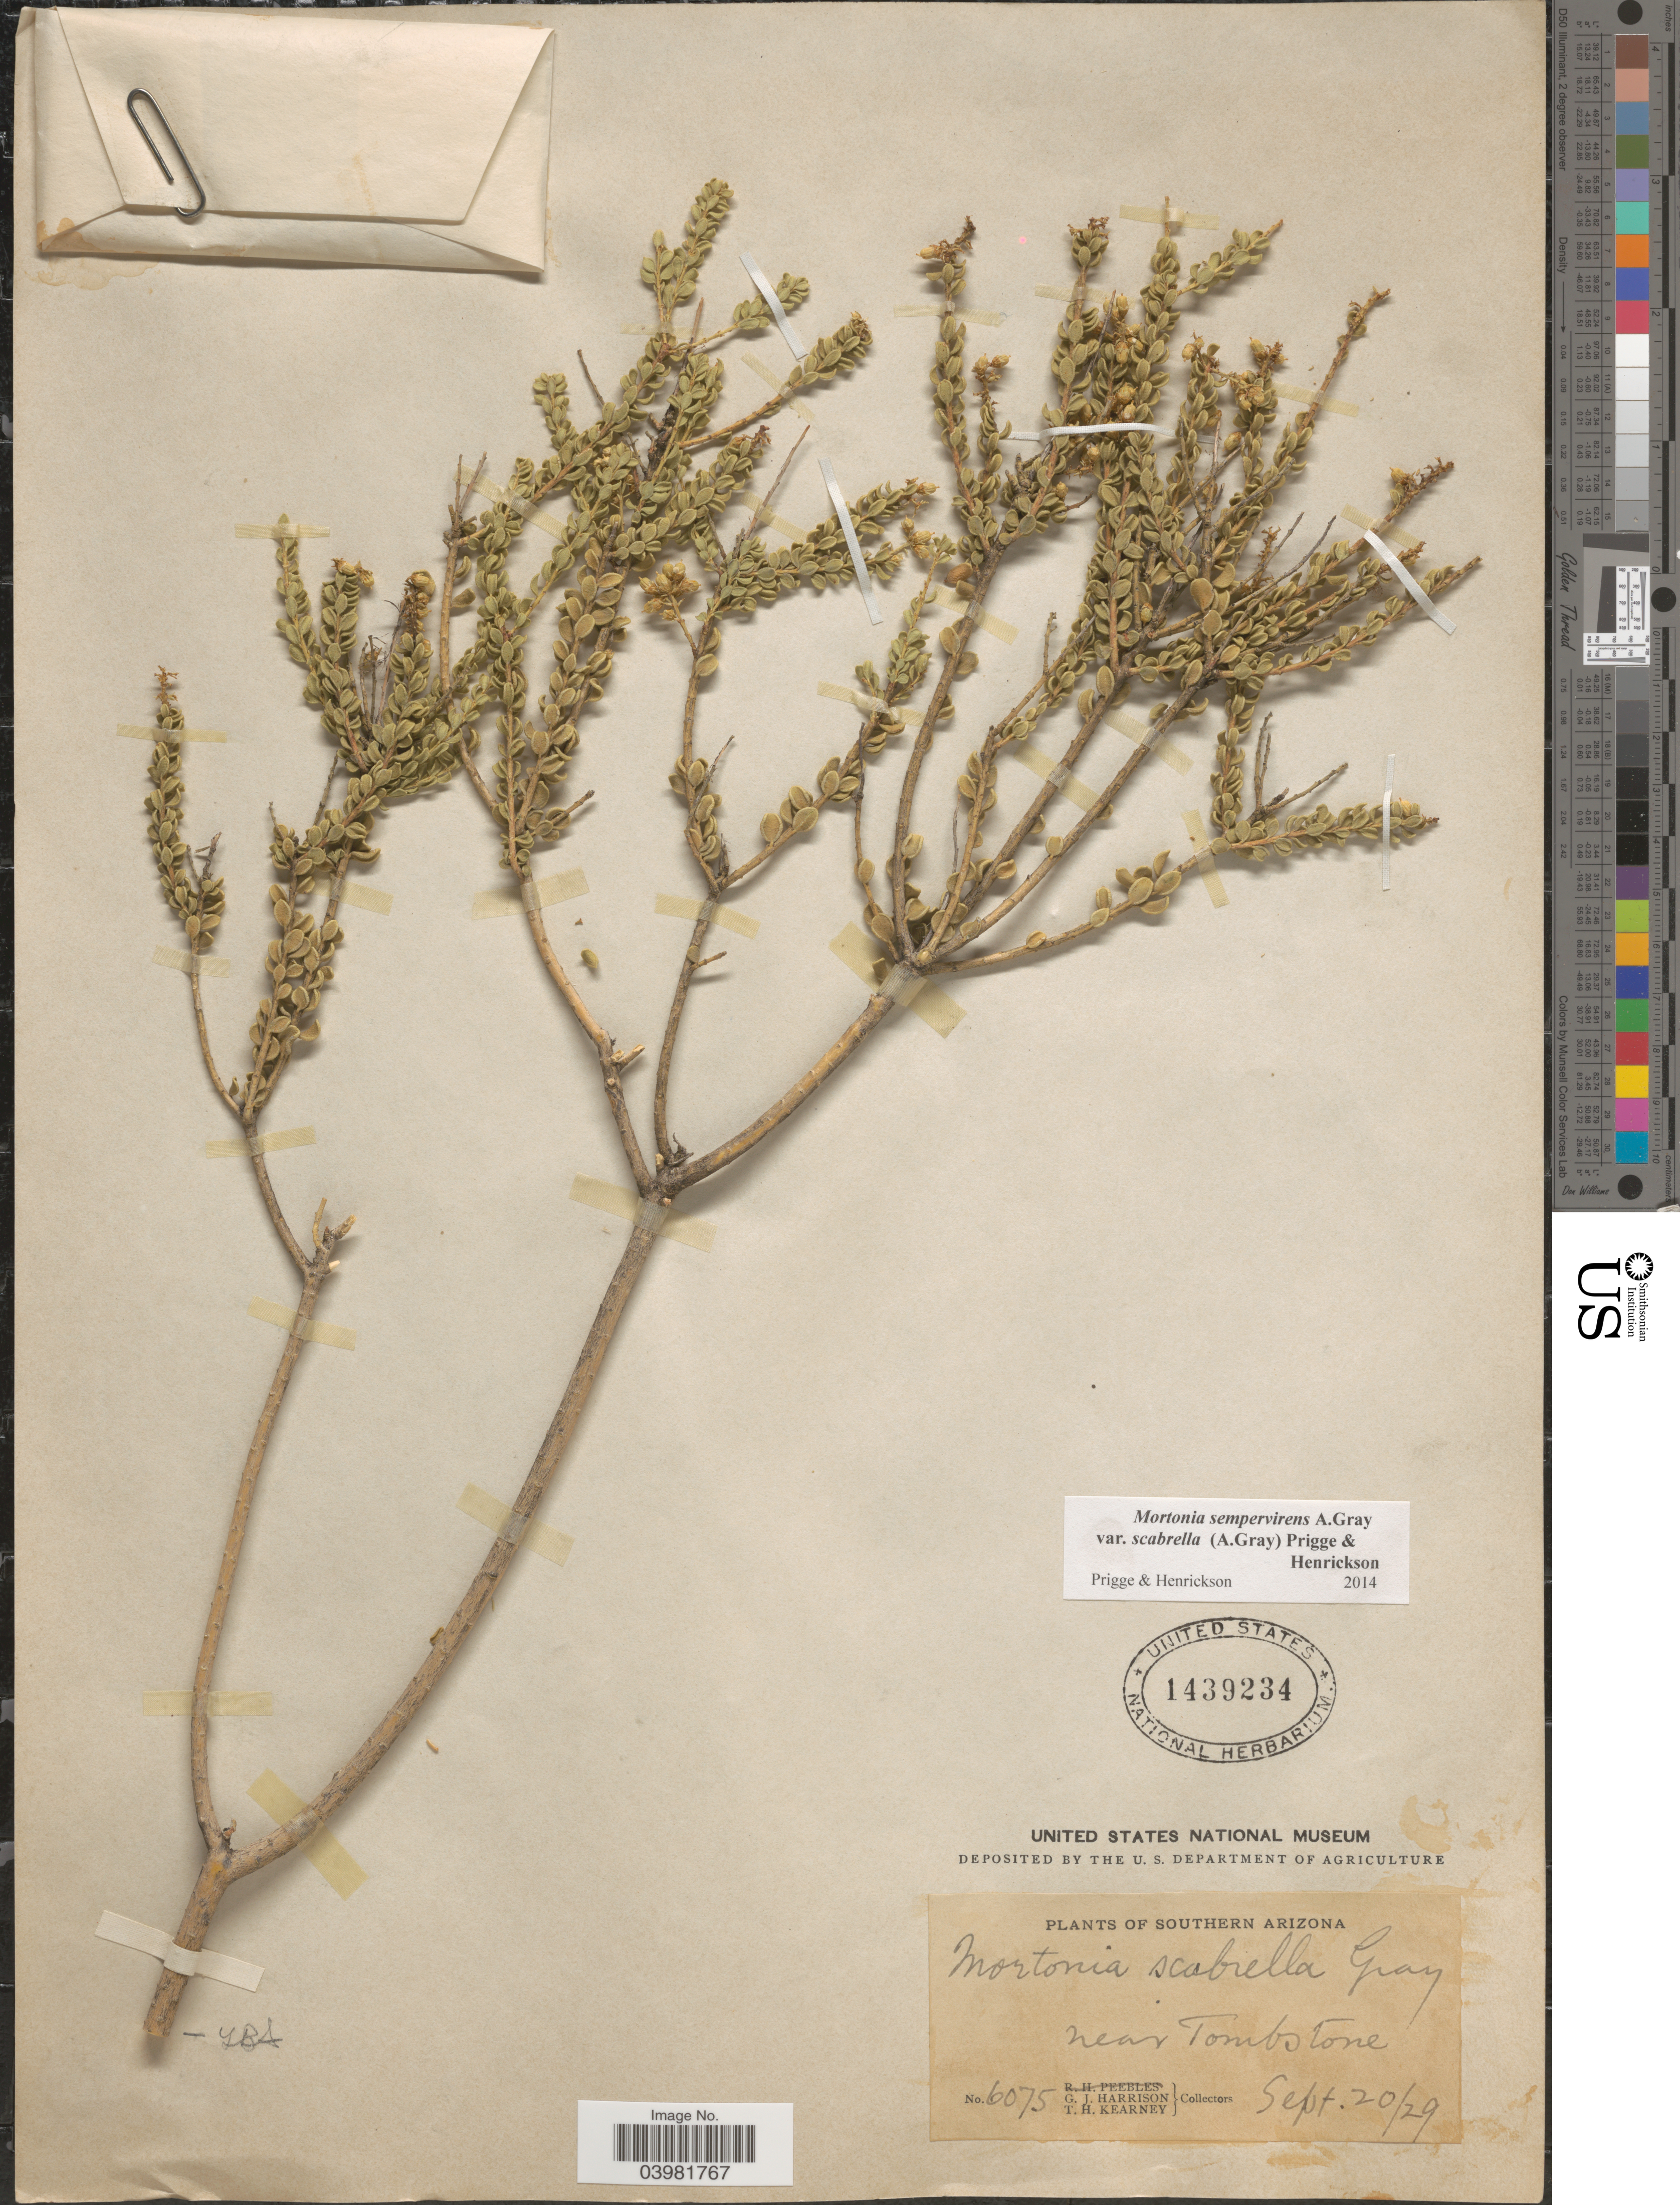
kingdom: Plantae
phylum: Tracheophyta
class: Magnoliopsida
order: Celastrales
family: Celastraceae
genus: Mortonia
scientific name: Mortonia scabrella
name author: A. Gray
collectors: G. J. Harrison & T. H. Kearney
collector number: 6075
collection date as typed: Transcribed d/m/y: 20/9/29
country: United States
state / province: Arizona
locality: Southern Arizona. Near Tombstone.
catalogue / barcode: US 1439234